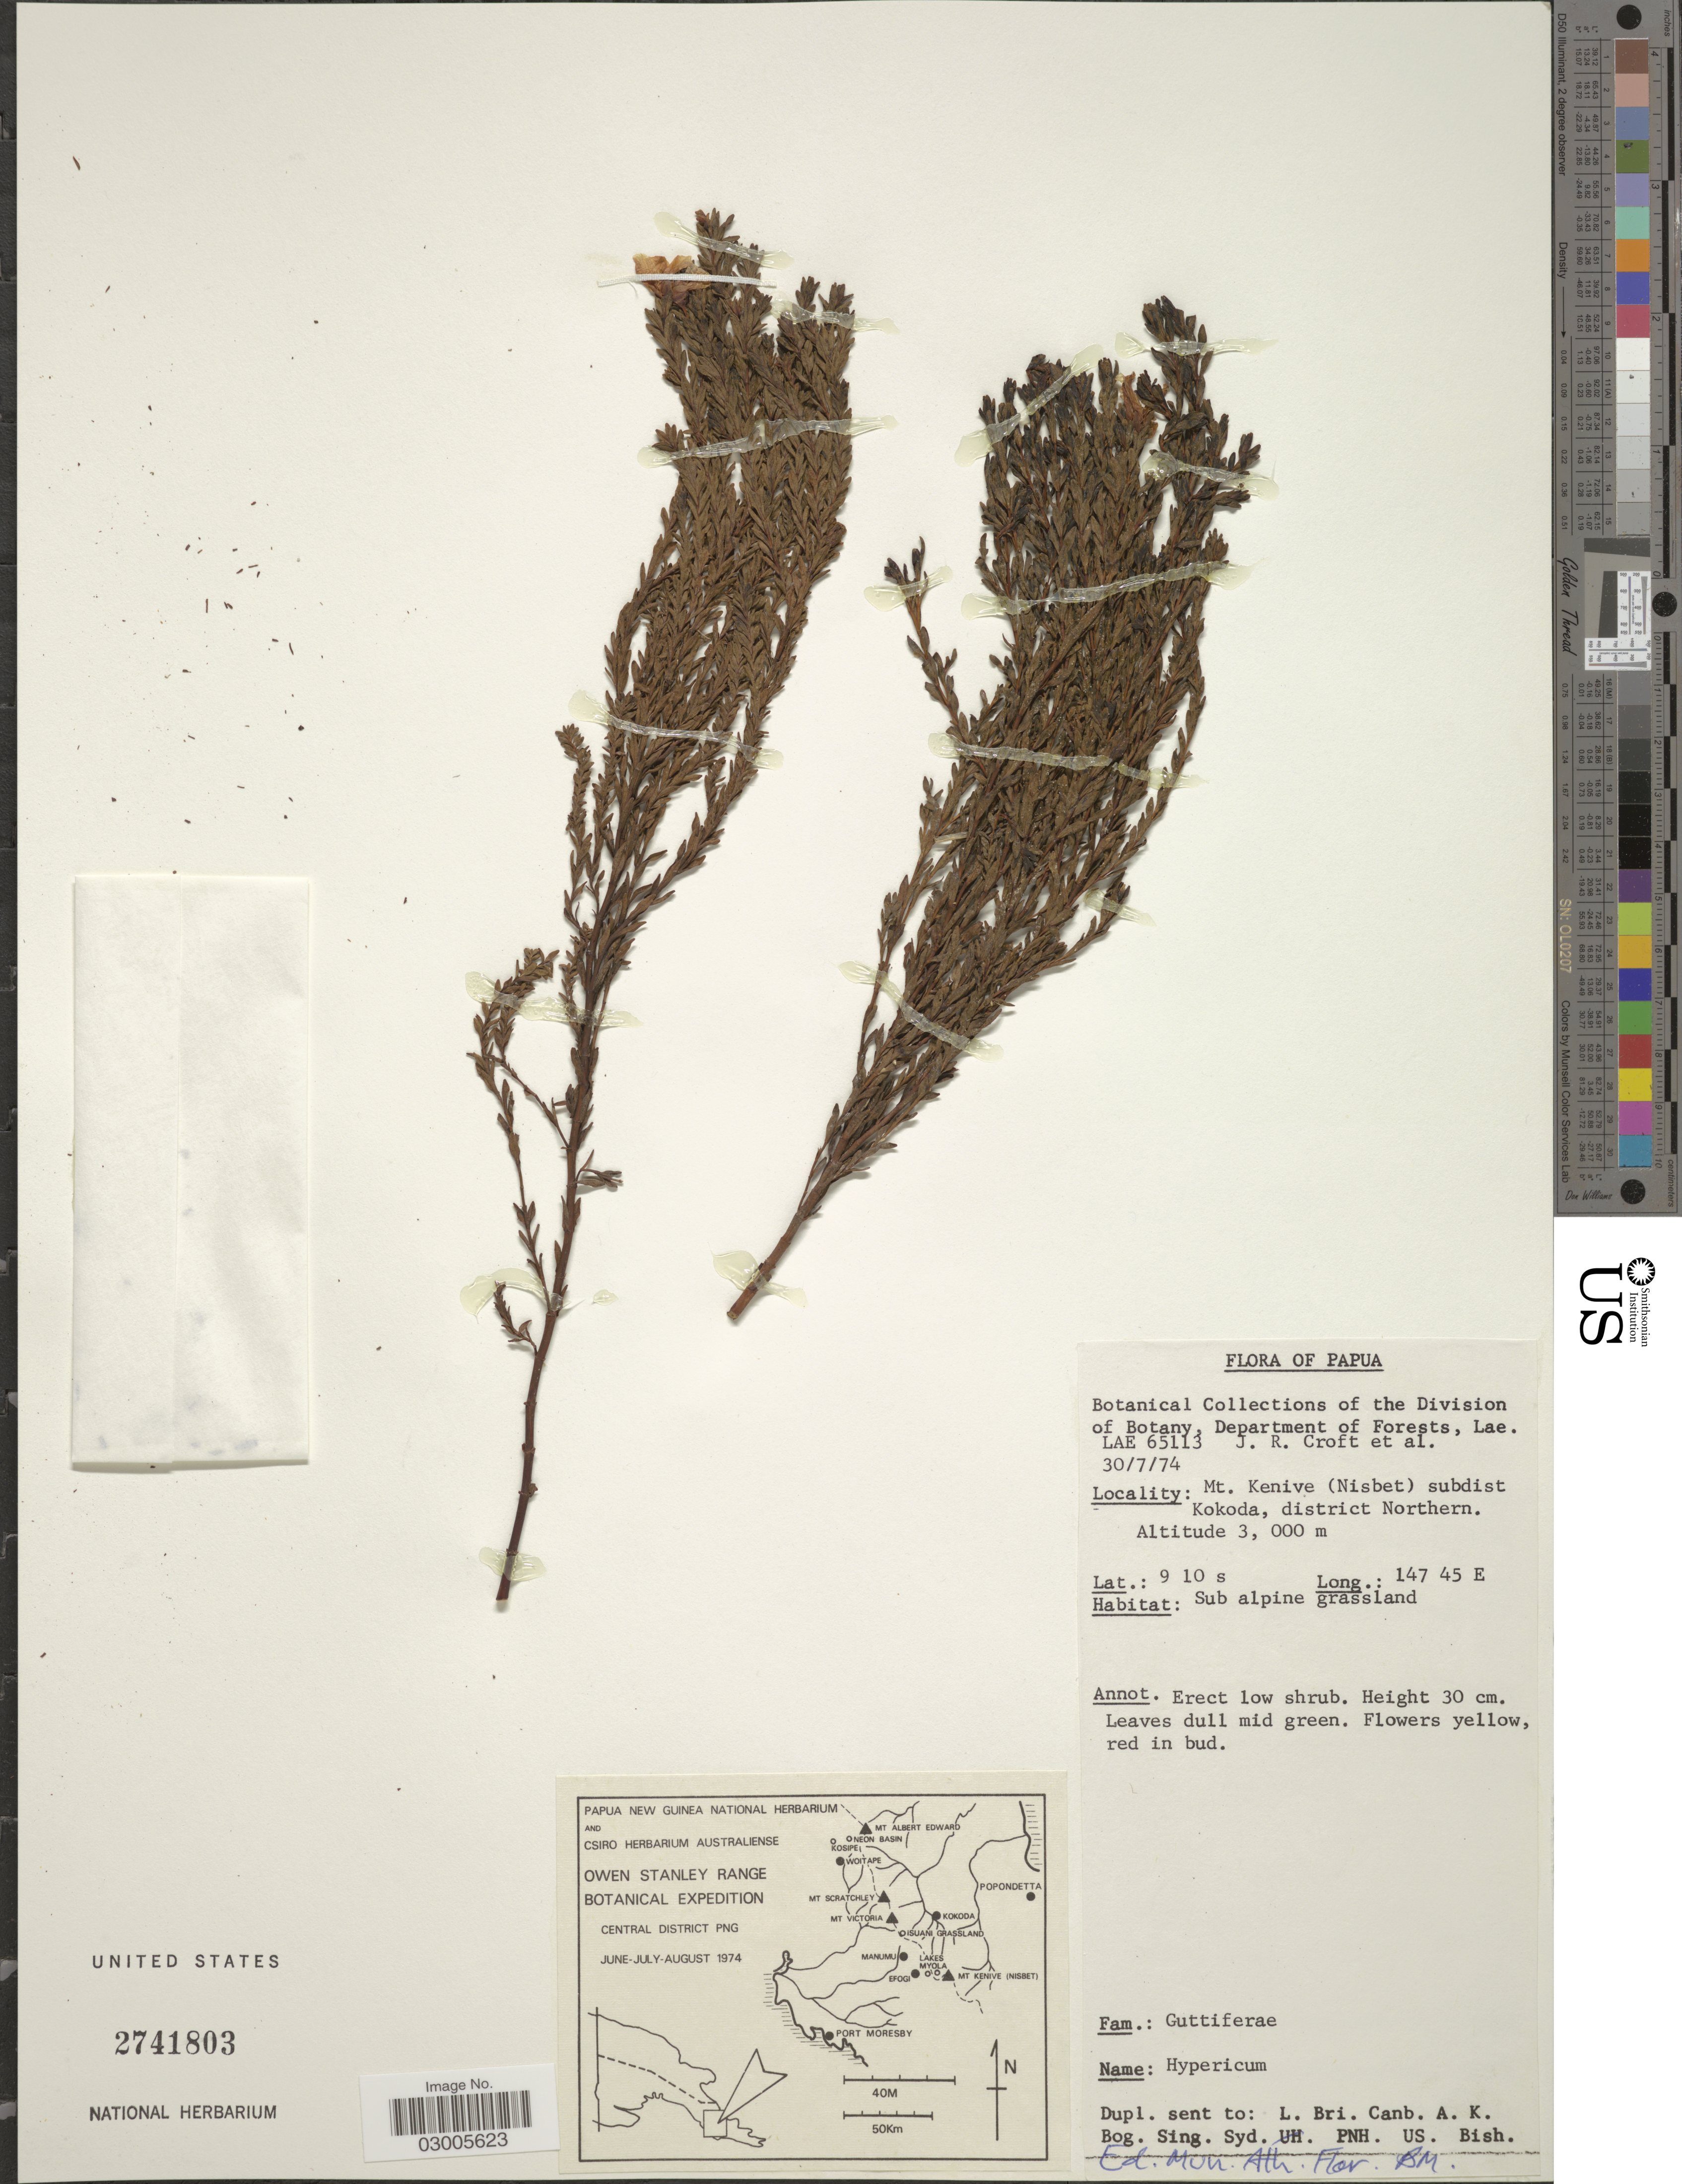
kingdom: Plantae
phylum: Tracheophyta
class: Magnoliopsida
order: Malpighiales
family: Hypericaceae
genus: Hypericum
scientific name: Hypericum sp.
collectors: J. R. Croft & et al.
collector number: LAE 65113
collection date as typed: Transcribed d/m/y: 30/7/74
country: Papua New Guinea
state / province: Northern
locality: Mt. Kenive (Nisbet) subdist Kokoda, district Northern.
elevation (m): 3000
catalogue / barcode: US 2741803